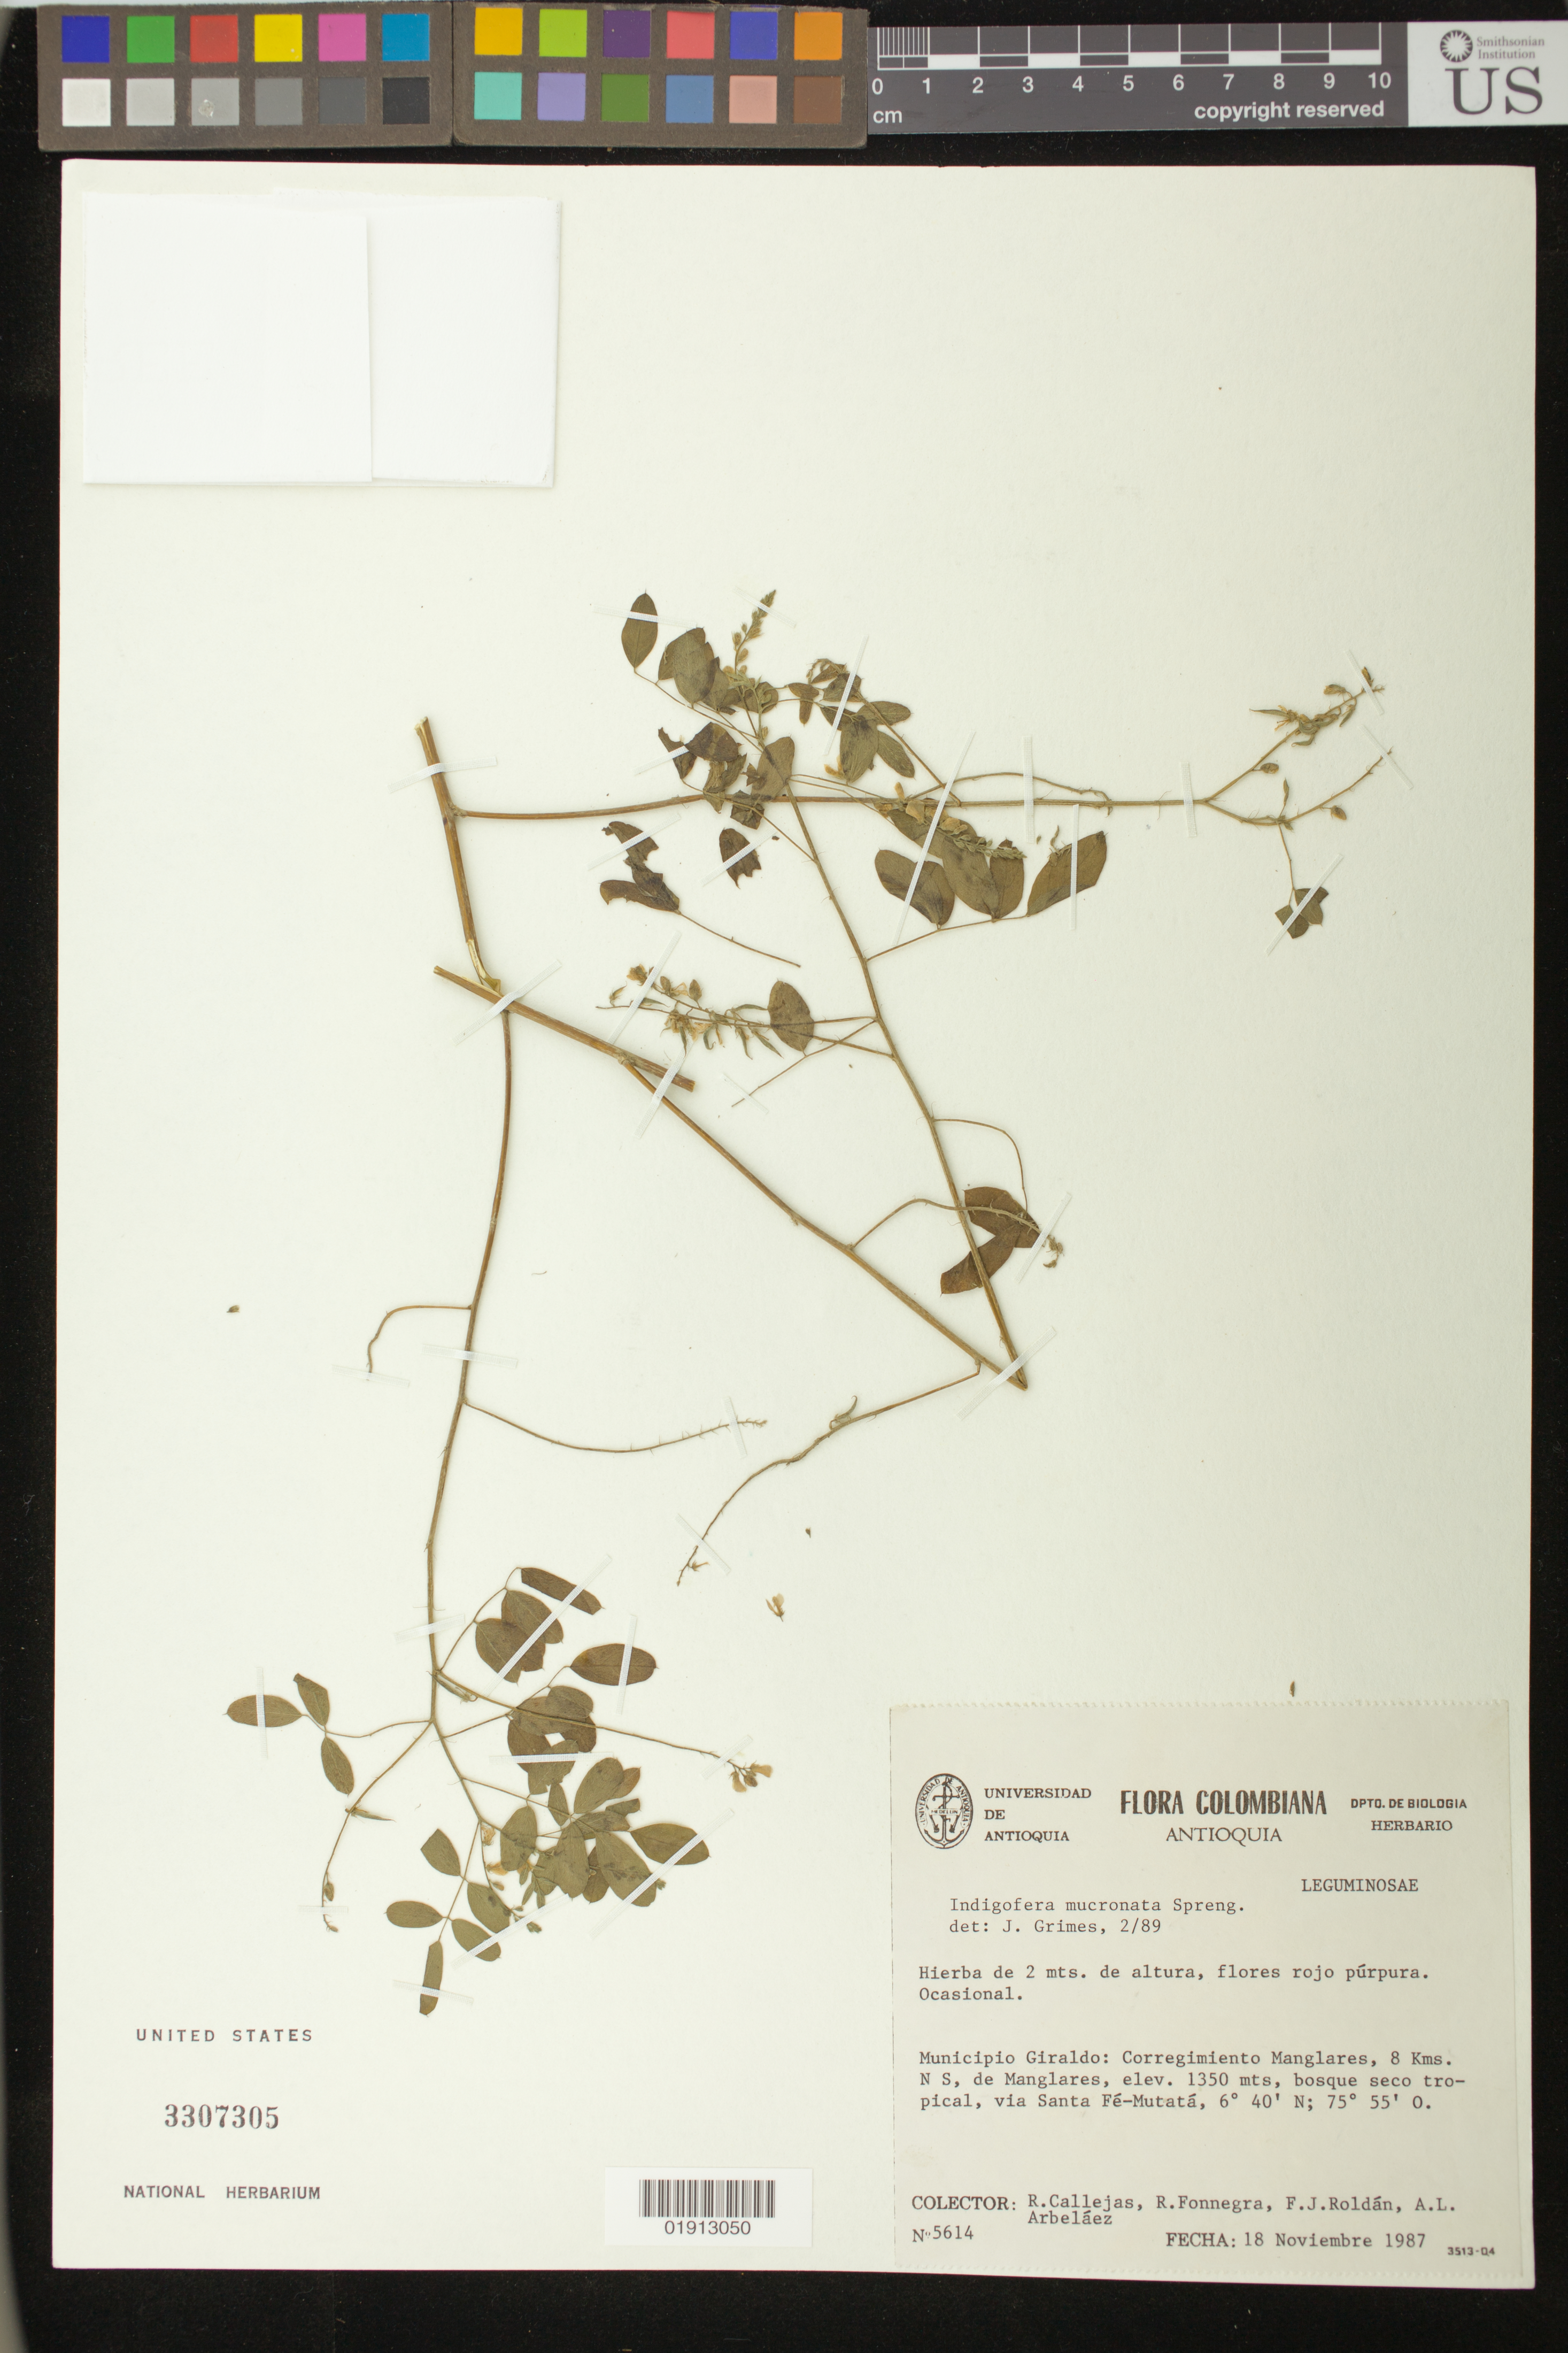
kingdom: Plantae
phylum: Tracheophyta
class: Magnoliopsida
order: Fabales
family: Fabaceae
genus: Indigofera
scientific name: Indigofera mucronata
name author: Lam.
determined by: Grimes, J. W.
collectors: R. Callejas, R. Fonnegra, F. J. Roldán & A. Arbeláez Alvarez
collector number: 5614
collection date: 1987-11-18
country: Colombia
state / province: Antioquia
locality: Municipio Giraldo: Corregimiento Manglares, 8 Kms. N S, de Manglares, via Santa Fé-Mutatá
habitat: Bosque seco tropical.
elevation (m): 1350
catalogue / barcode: US 3307305